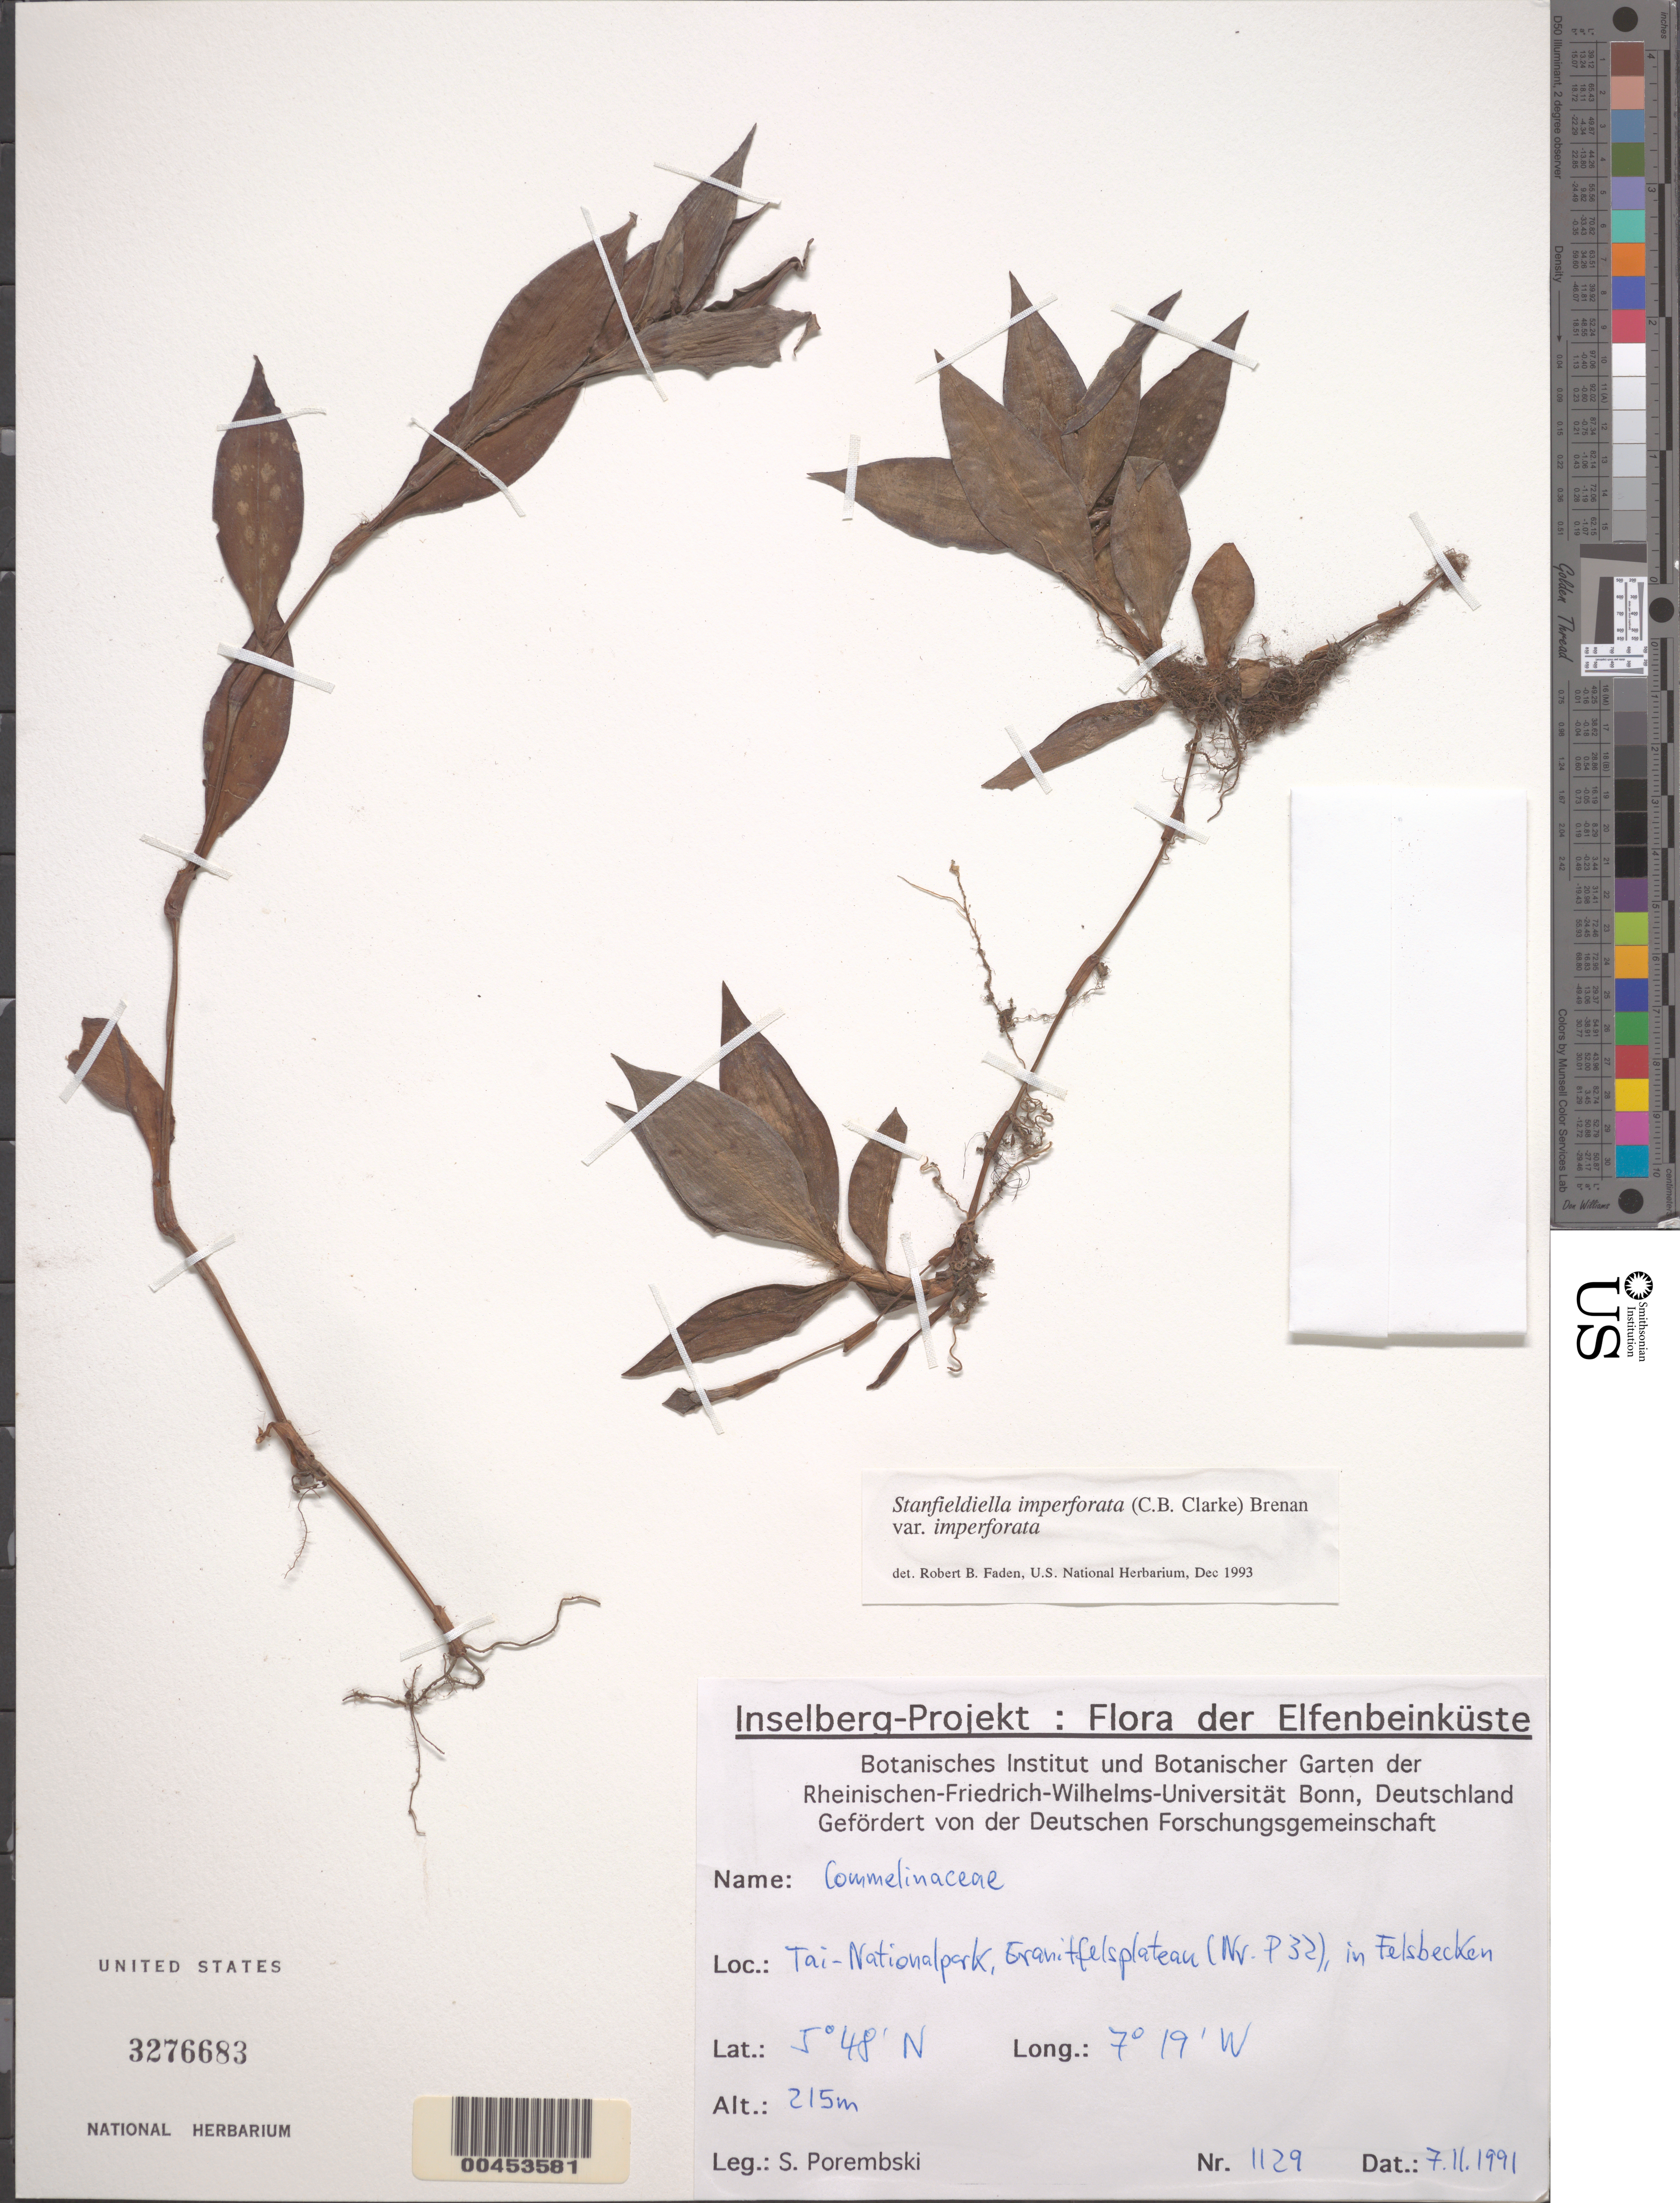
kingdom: Plantae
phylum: Tracheophyta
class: Liliopsida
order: Commelinales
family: Commelinaceae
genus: Stanfieldiella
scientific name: Stanfieldiella imperforata var. imperforata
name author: (C.B. Clarke) Brenan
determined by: Faden, Robert B., (US), Smithsonian Institution - National Museum of Natural History (UNITED STATES)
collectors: S. Porembski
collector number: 1129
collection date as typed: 07 Nov 1991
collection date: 1991-11-07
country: Ivory Coast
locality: Tai National Park, (nr. p21)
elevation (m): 215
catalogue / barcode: US 3276683